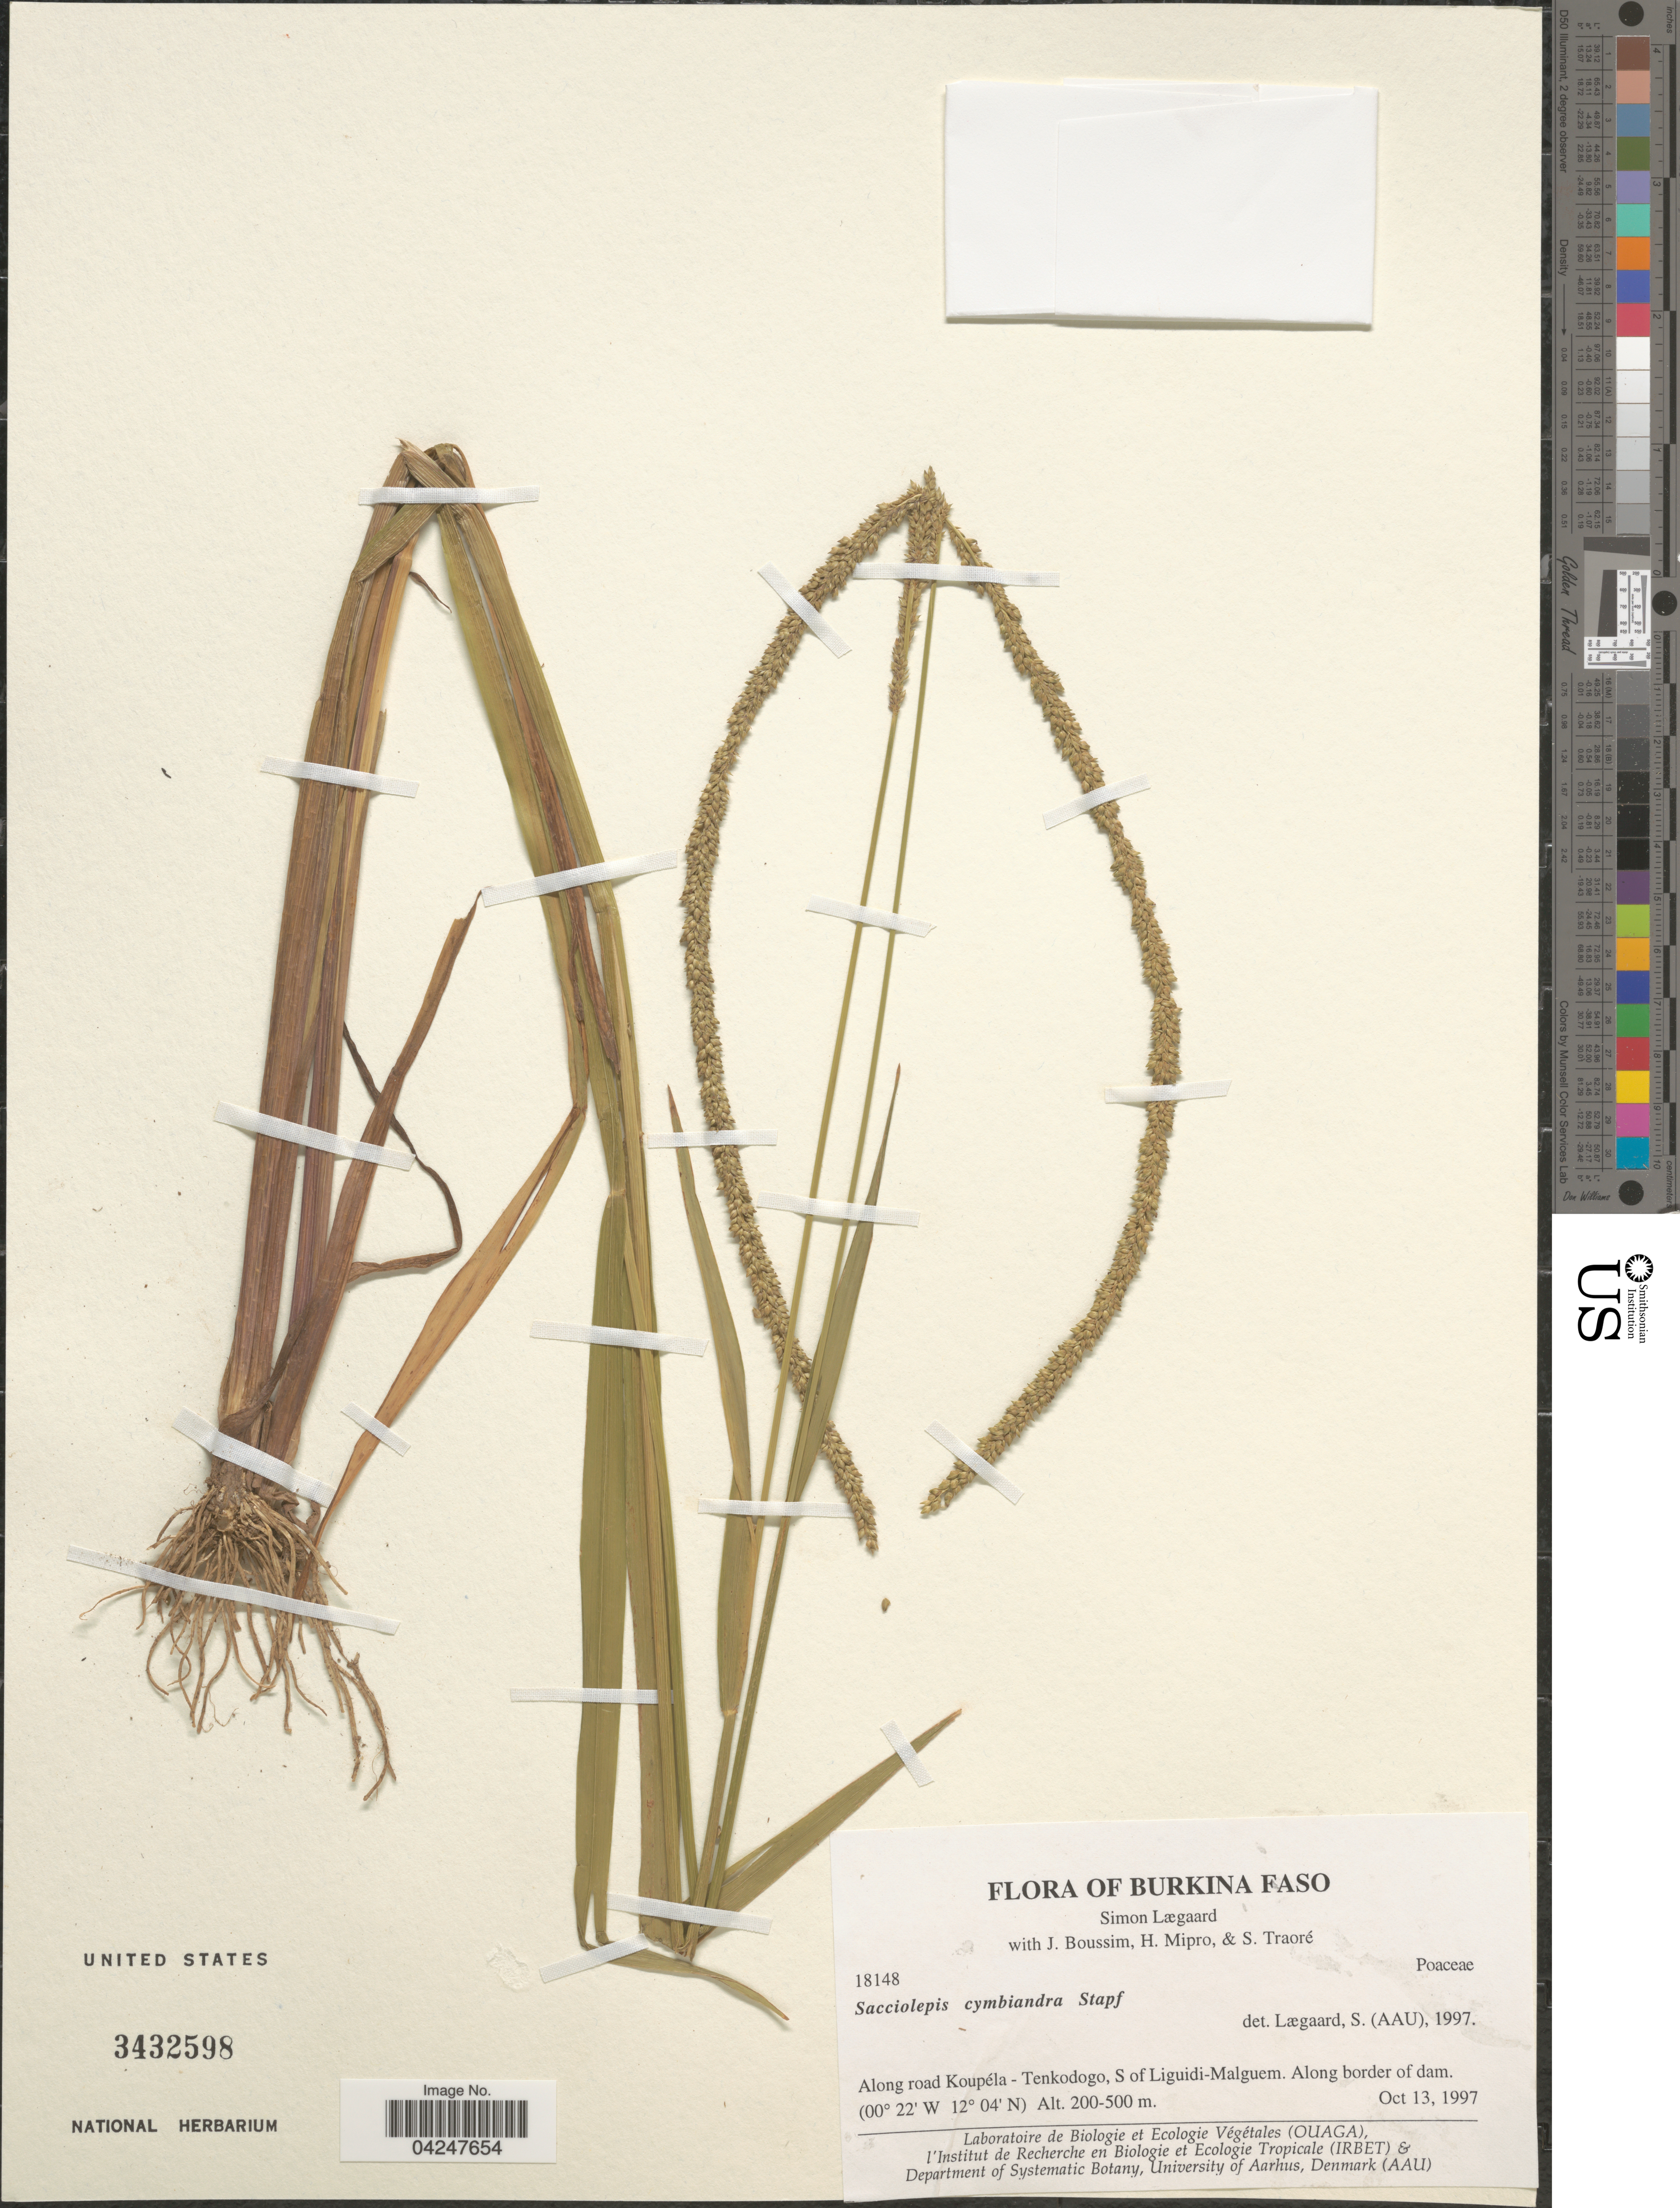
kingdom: Plantae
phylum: Tracheophyta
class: Liliopsida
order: Poales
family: Poaceae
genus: Sacciolepis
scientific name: Sacciolepis cymbiandra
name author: Stapf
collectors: S. Lægaard, J. Boussim, H. Mipro & S. Traore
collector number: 18148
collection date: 1997-10-13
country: Burkina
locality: Burkina Faso. Along road Koupéla-Tenkodogo, S of Liguidi-Malguem. Along border of dam.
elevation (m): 200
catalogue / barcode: US 3432598